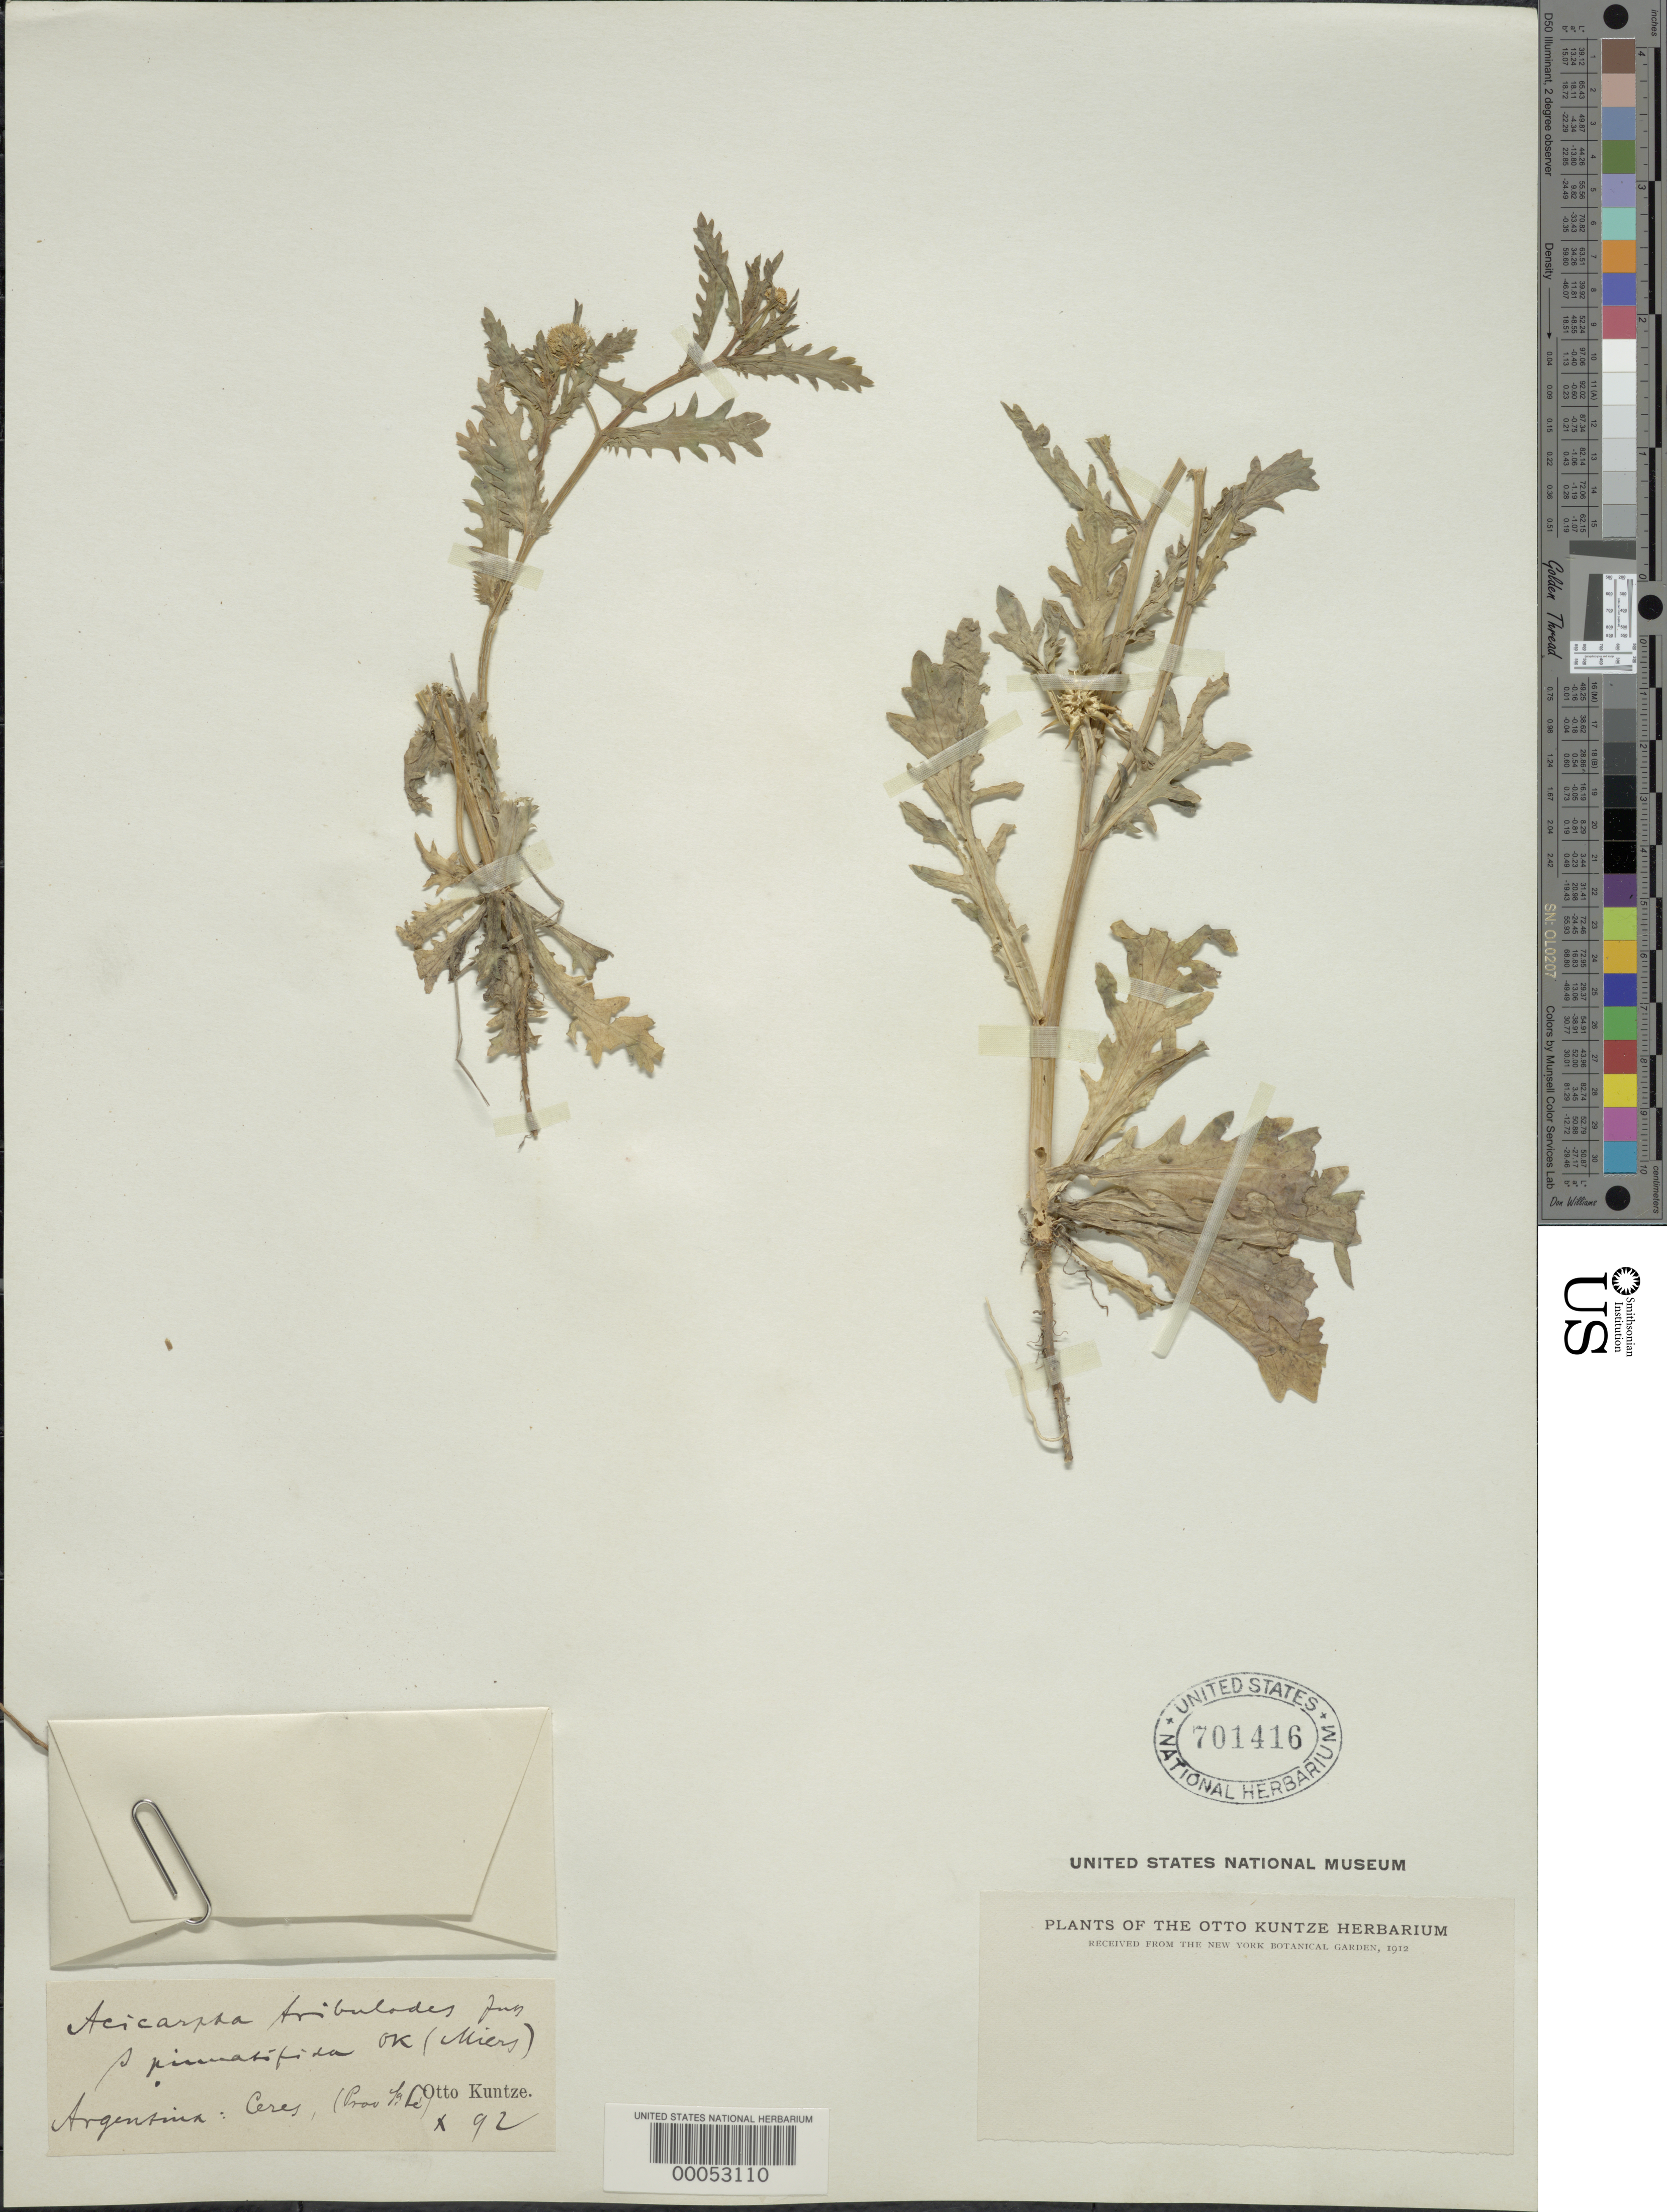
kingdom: Plantae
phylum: Tracheophyta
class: Magnoliopsida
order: Asterales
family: Calyceraceae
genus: Acicarpha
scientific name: Acicarpha tribuloides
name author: Juss.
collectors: C.E.O. Kuntze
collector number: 92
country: Argentina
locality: Ceres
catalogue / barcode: US 701416